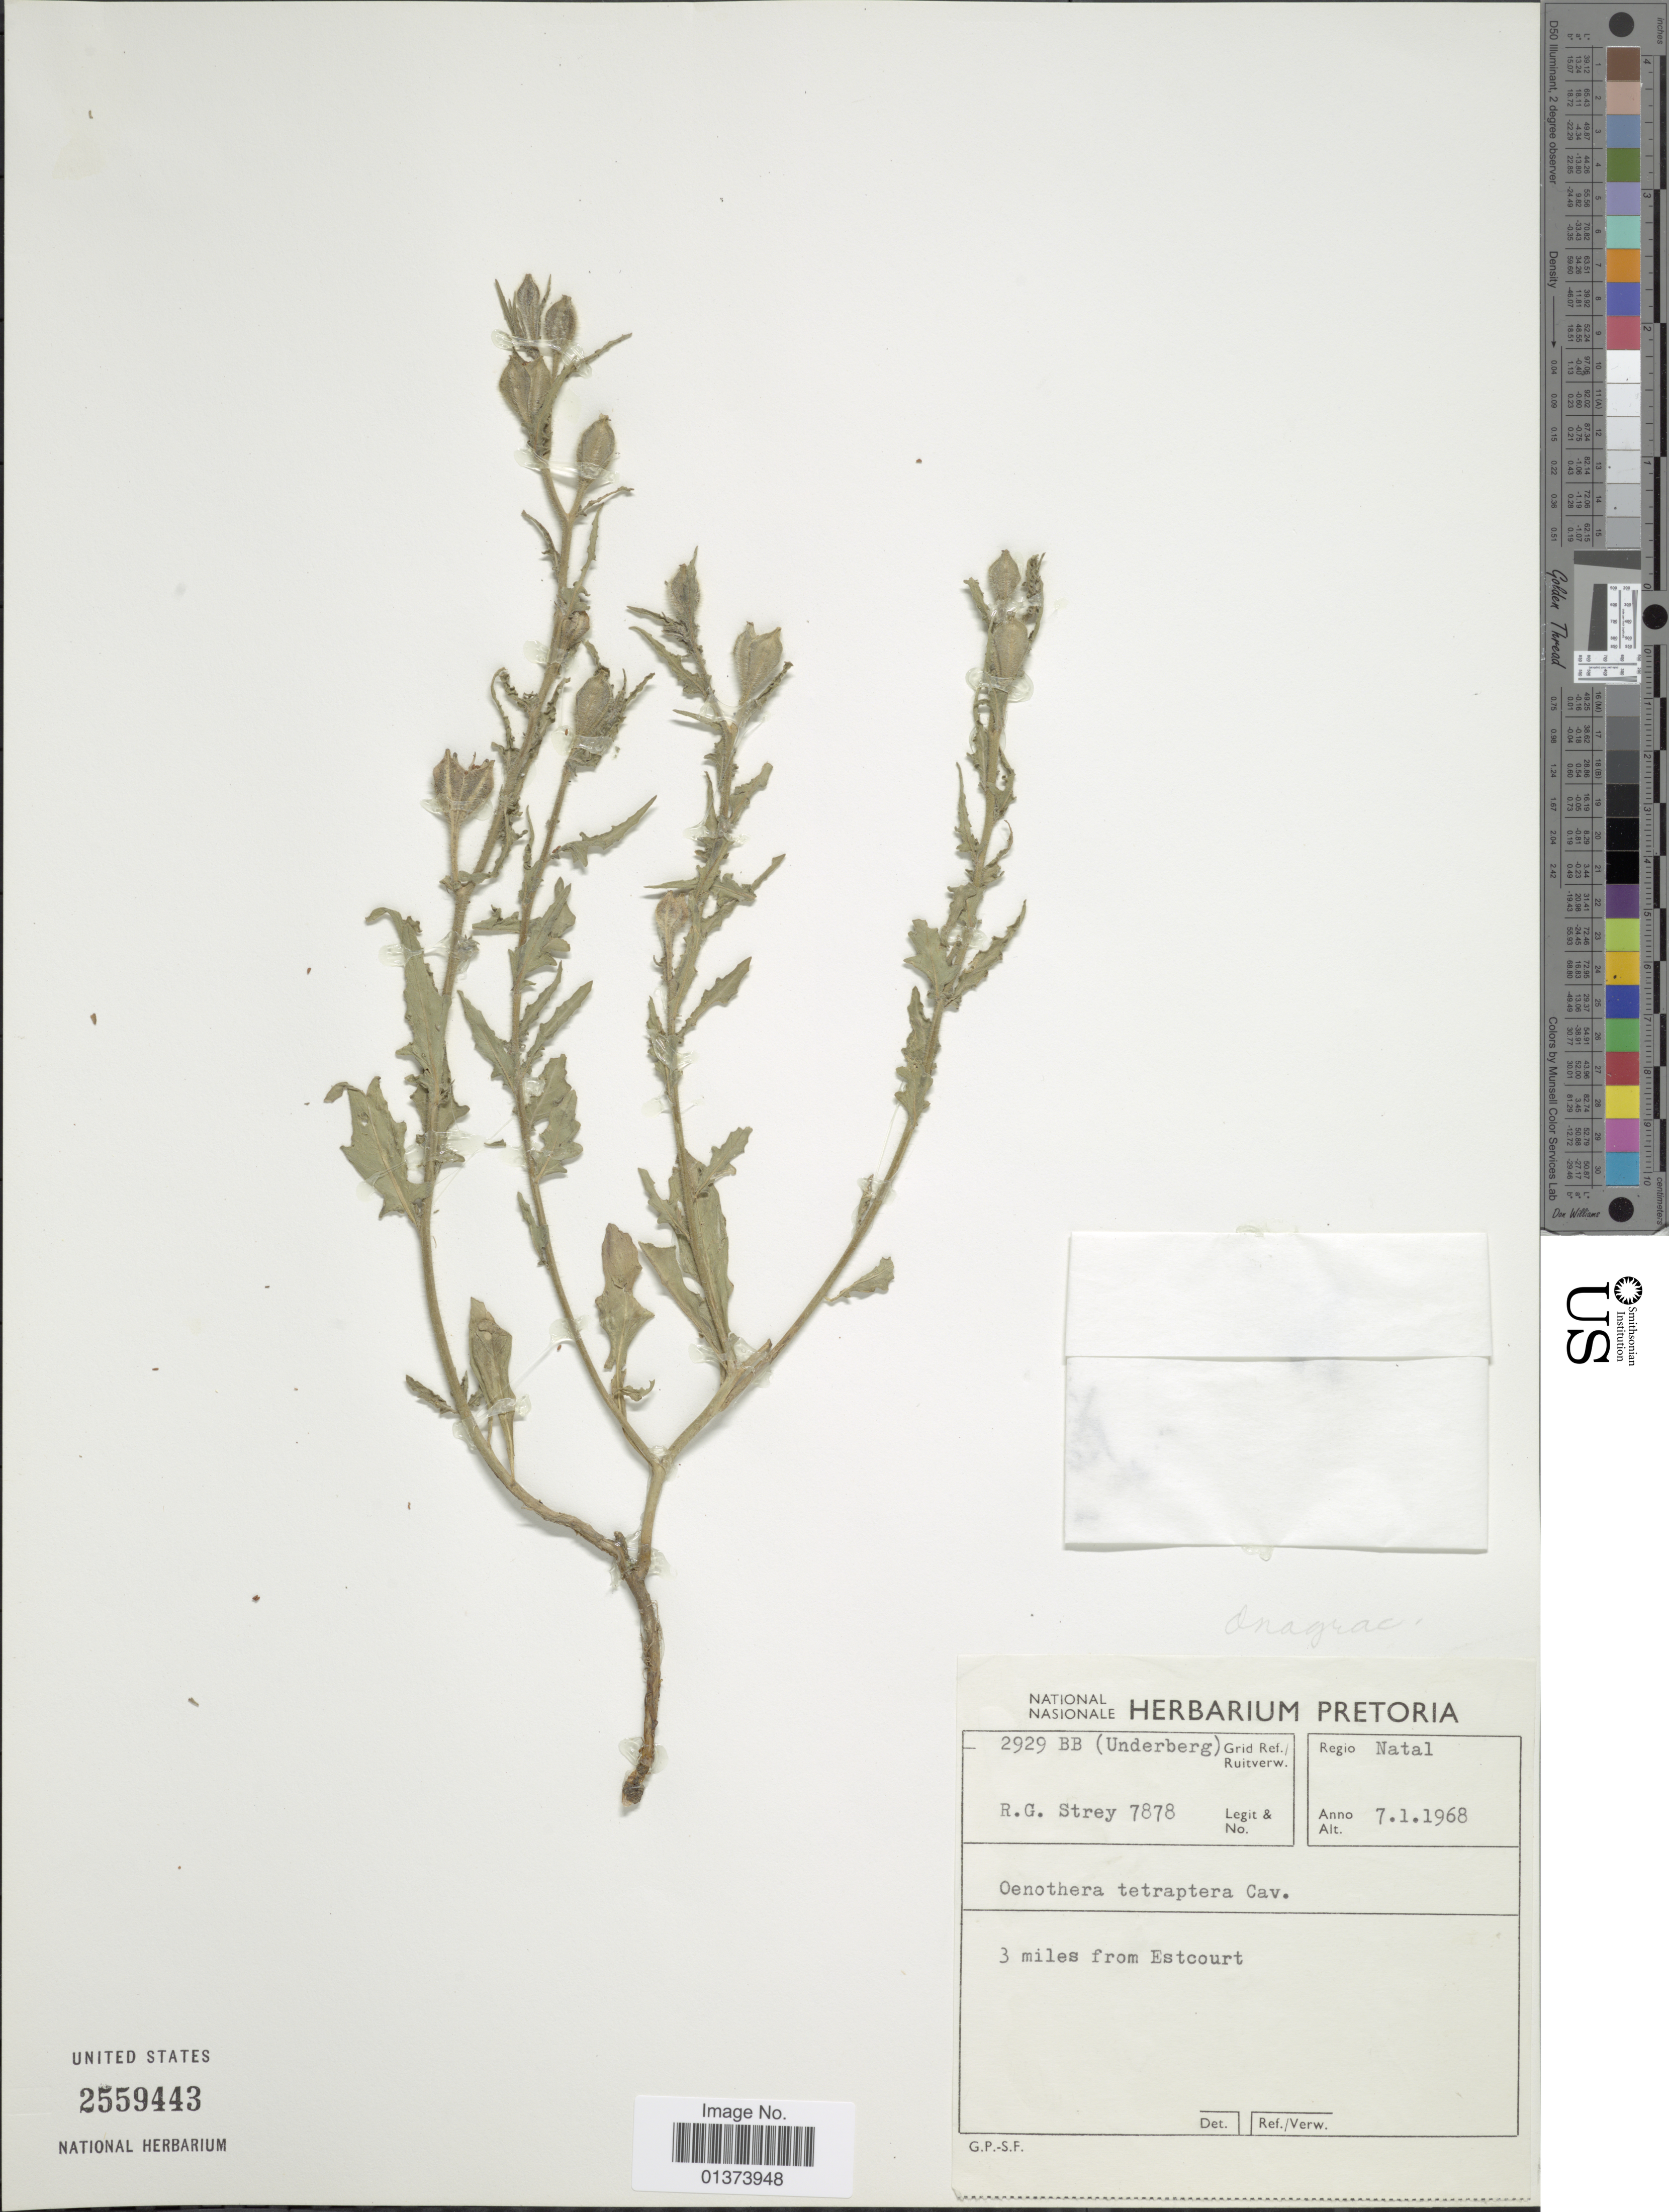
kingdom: Plantae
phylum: Tracheophyta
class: Magnoliopsida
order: Myrtales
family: Onagraceae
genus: Oenothera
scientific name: Oenothera tetraptera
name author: Cav.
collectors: R. G. Strey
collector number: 7878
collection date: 1968-01-07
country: South Africa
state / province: KwaZulu-Natal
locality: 3 miles from Estcourt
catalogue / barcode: US 2559443